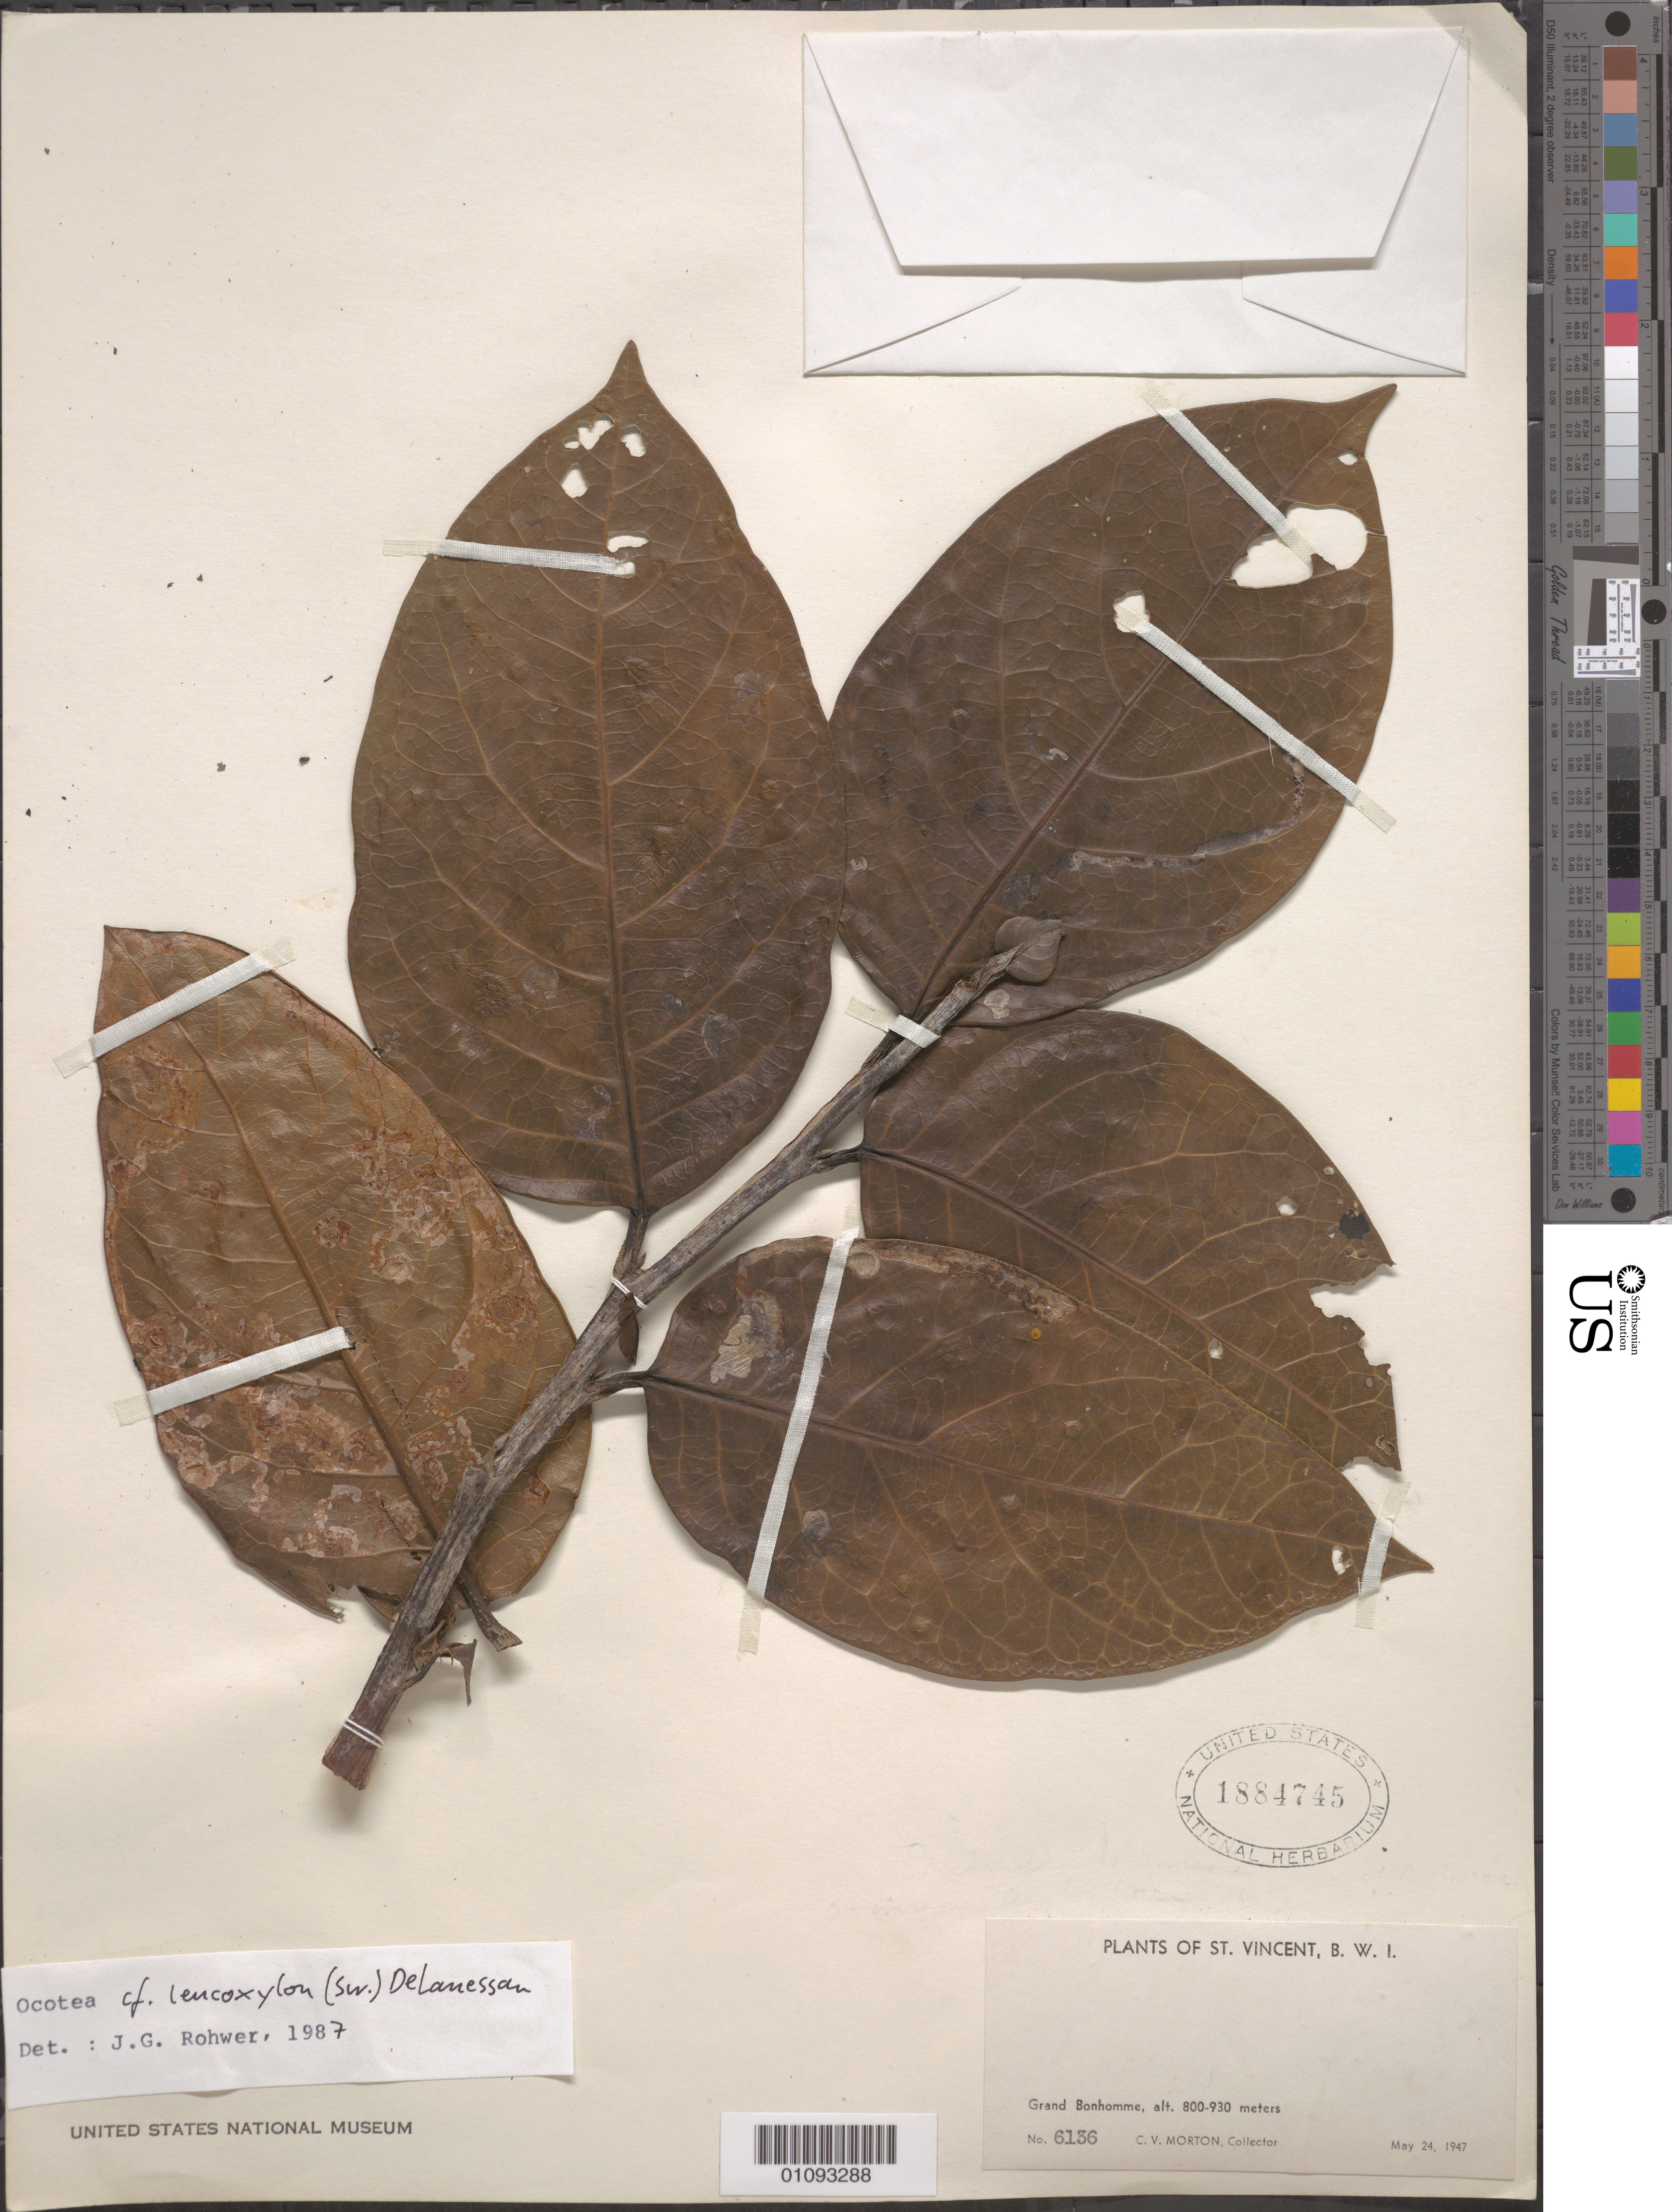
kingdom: Plantae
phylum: Tracheophyta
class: Magnoliopsida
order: Laurales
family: Lauraceae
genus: Ocotea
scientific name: Ocotea leucoxylon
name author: (Sw.) Laness.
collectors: C. V. Morton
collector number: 6136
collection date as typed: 24 May 1947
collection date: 1947-05-24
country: St. Vincent - Grenadines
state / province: Saint Patrick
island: St. Vincent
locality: Grand Bonhomme.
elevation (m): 800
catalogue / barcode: US 1884745